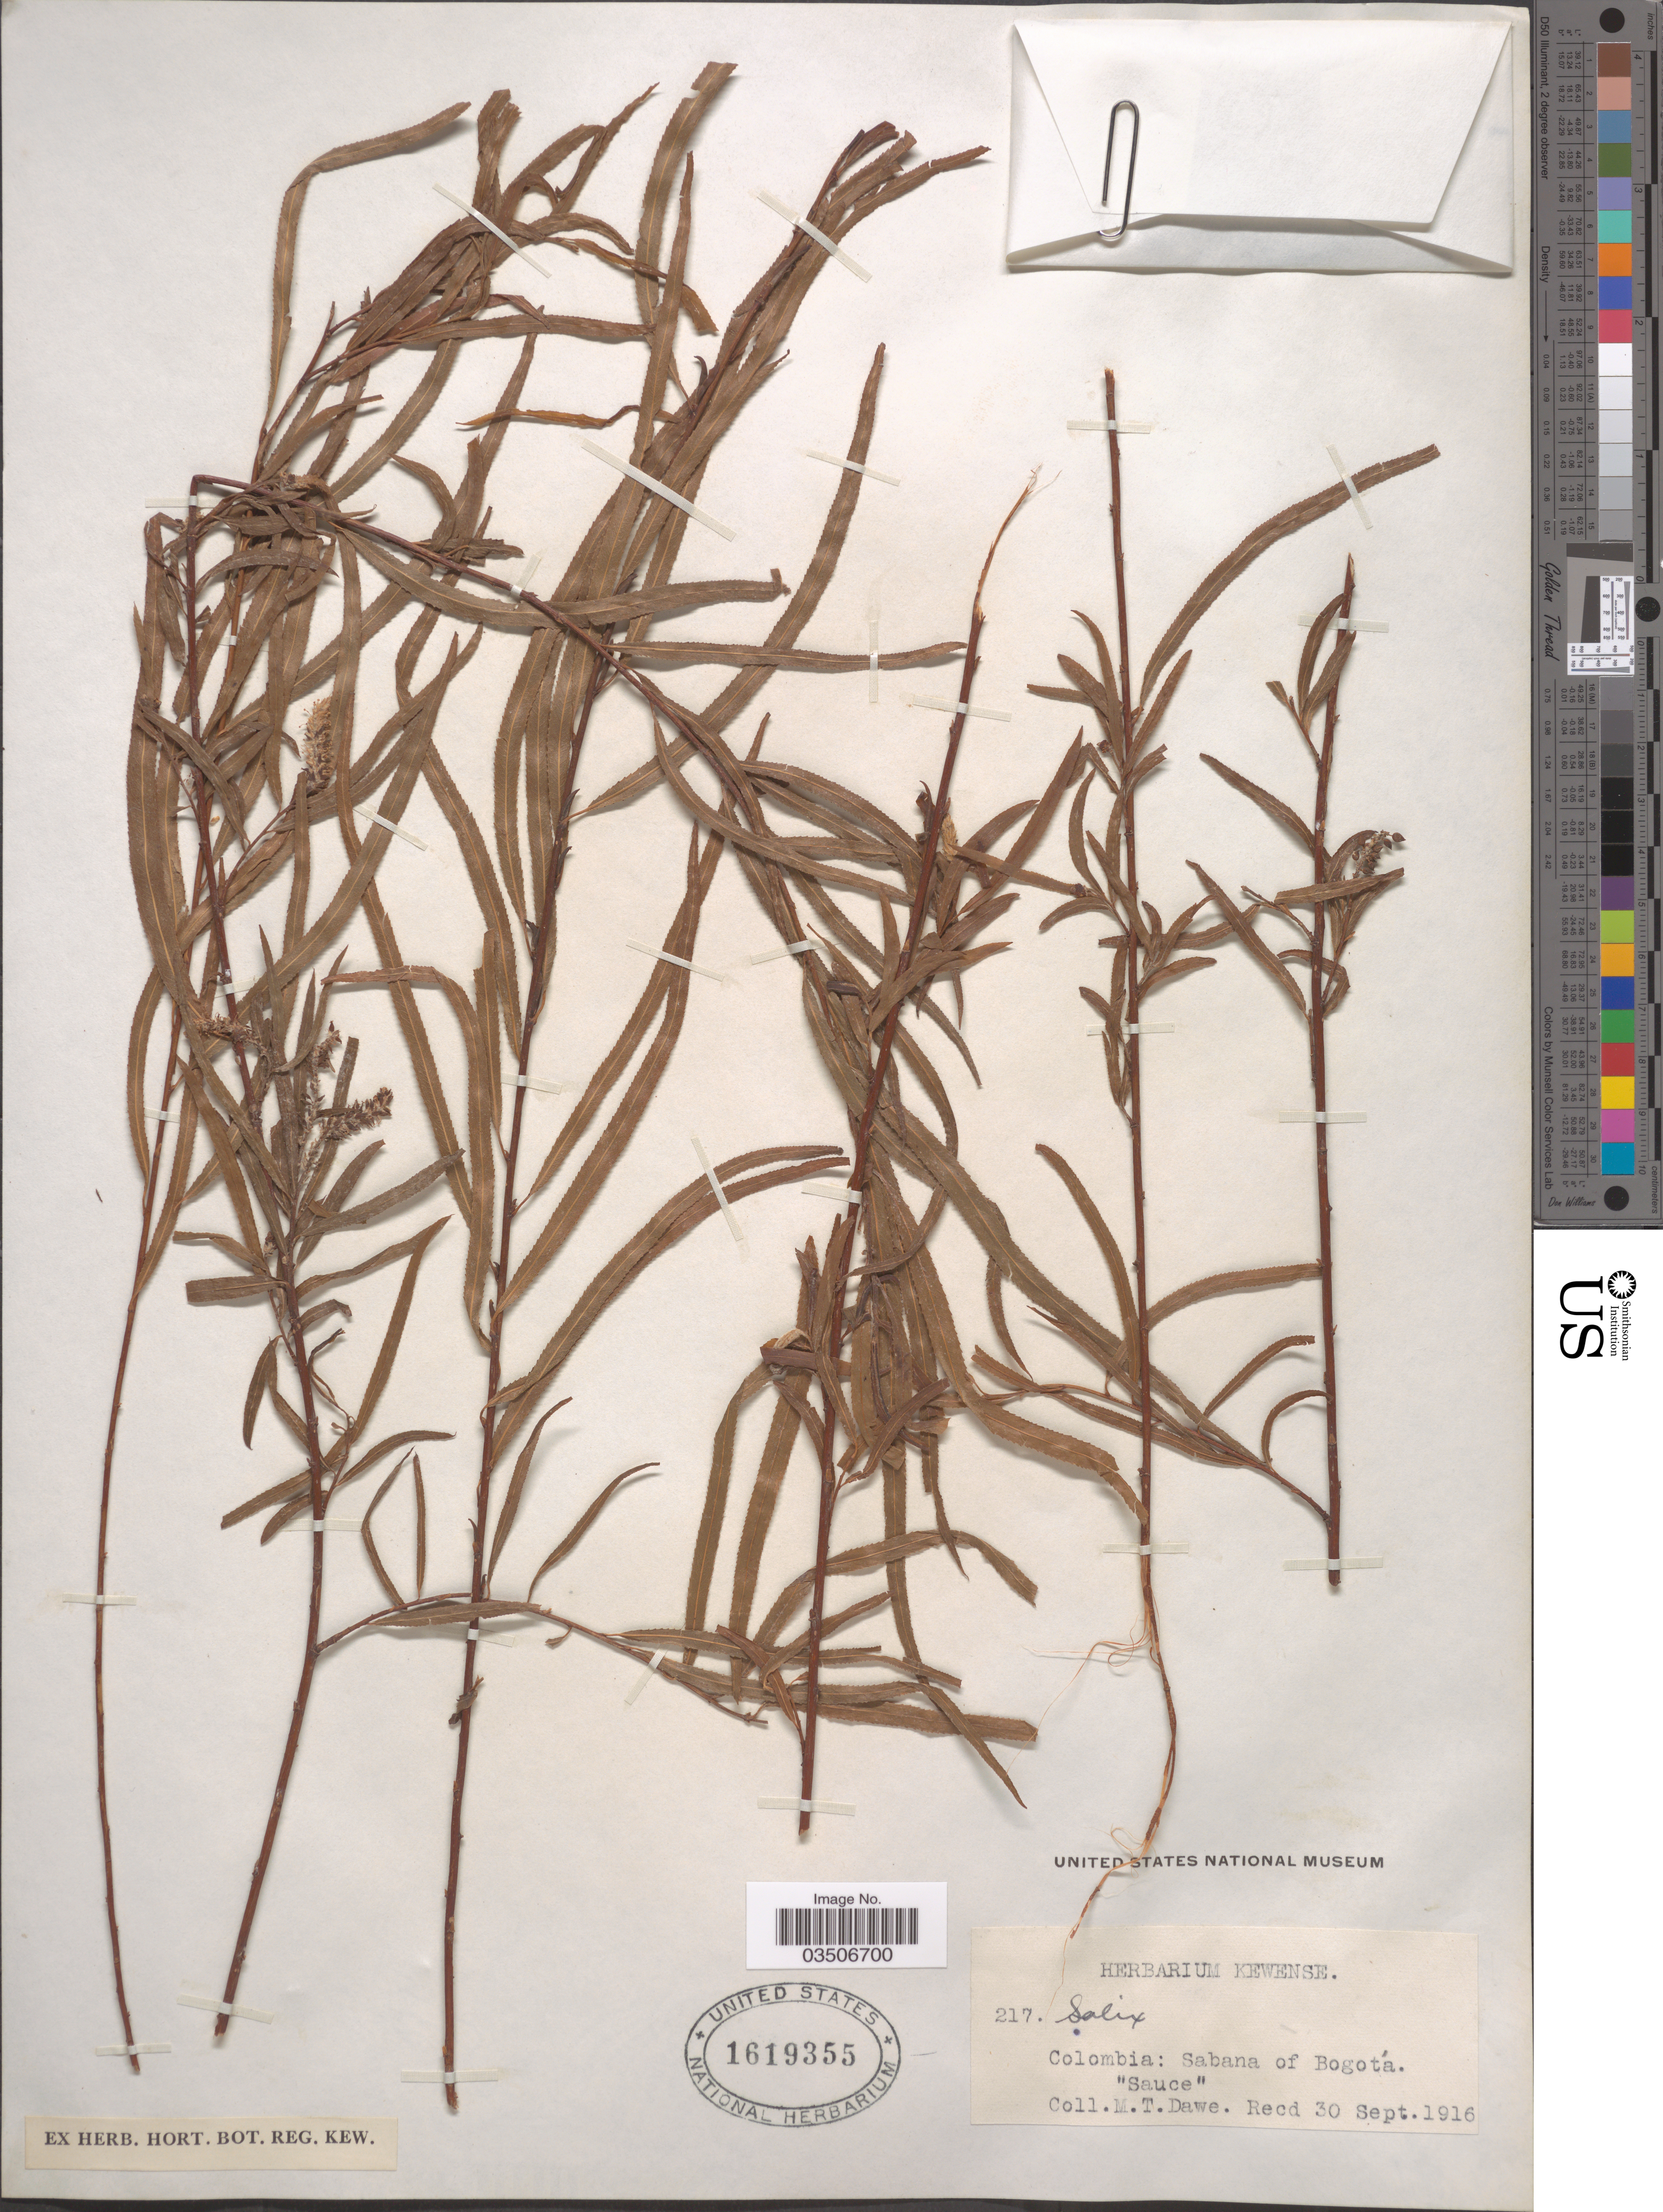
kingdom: Plantae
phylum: Tracheophyta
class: Magnoliopsida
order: Malpighiales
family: Salicaceae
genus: Salix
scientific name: Salix humboldtiana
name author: Willd.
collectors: M. T. Dawe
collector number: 217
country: Colombia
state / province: Bogota D.C.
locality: Sabana of Bogotá.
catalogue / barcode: US 1619355